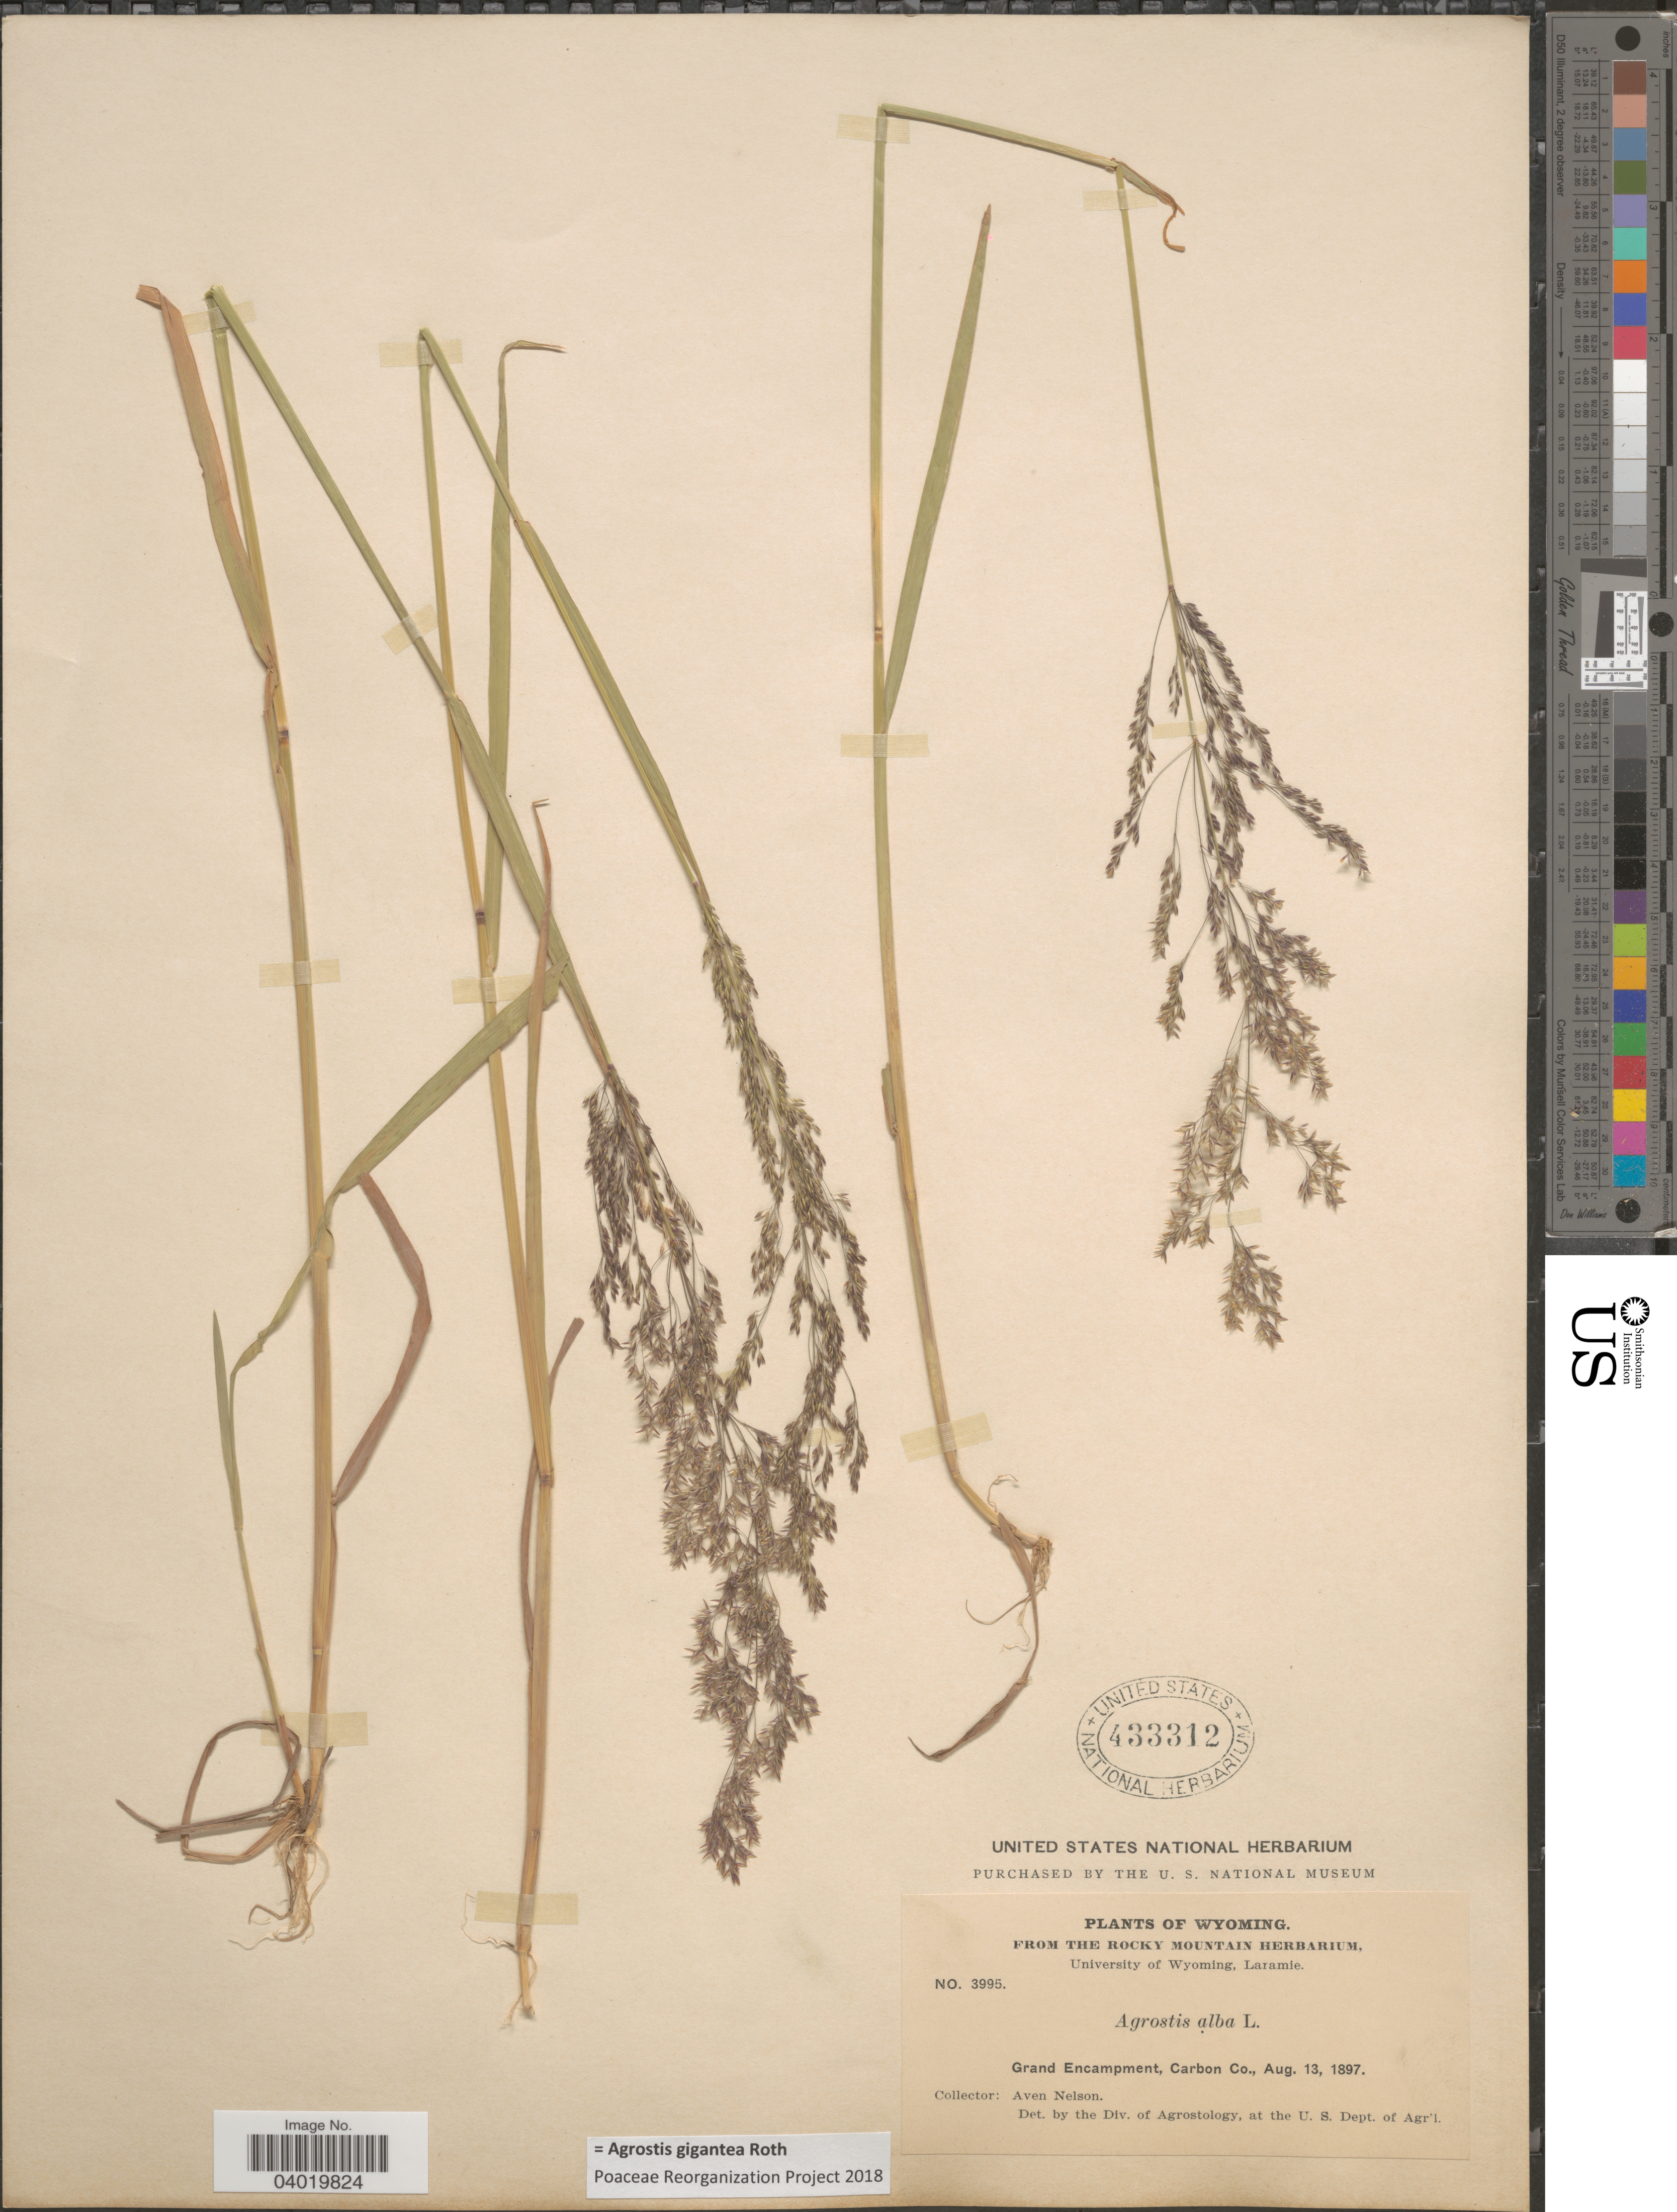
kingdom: Plantae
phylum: Tracheophyta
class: Liliopsida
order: Poales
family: Poaceae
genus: Agrostis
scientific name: Agrostis gigantea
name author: Roth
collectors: A. Nelson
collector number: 3995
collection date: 1897-08-13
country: United States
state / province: Wyoming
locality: Grand Encampment, Carbon Co.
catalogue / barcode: US 433312